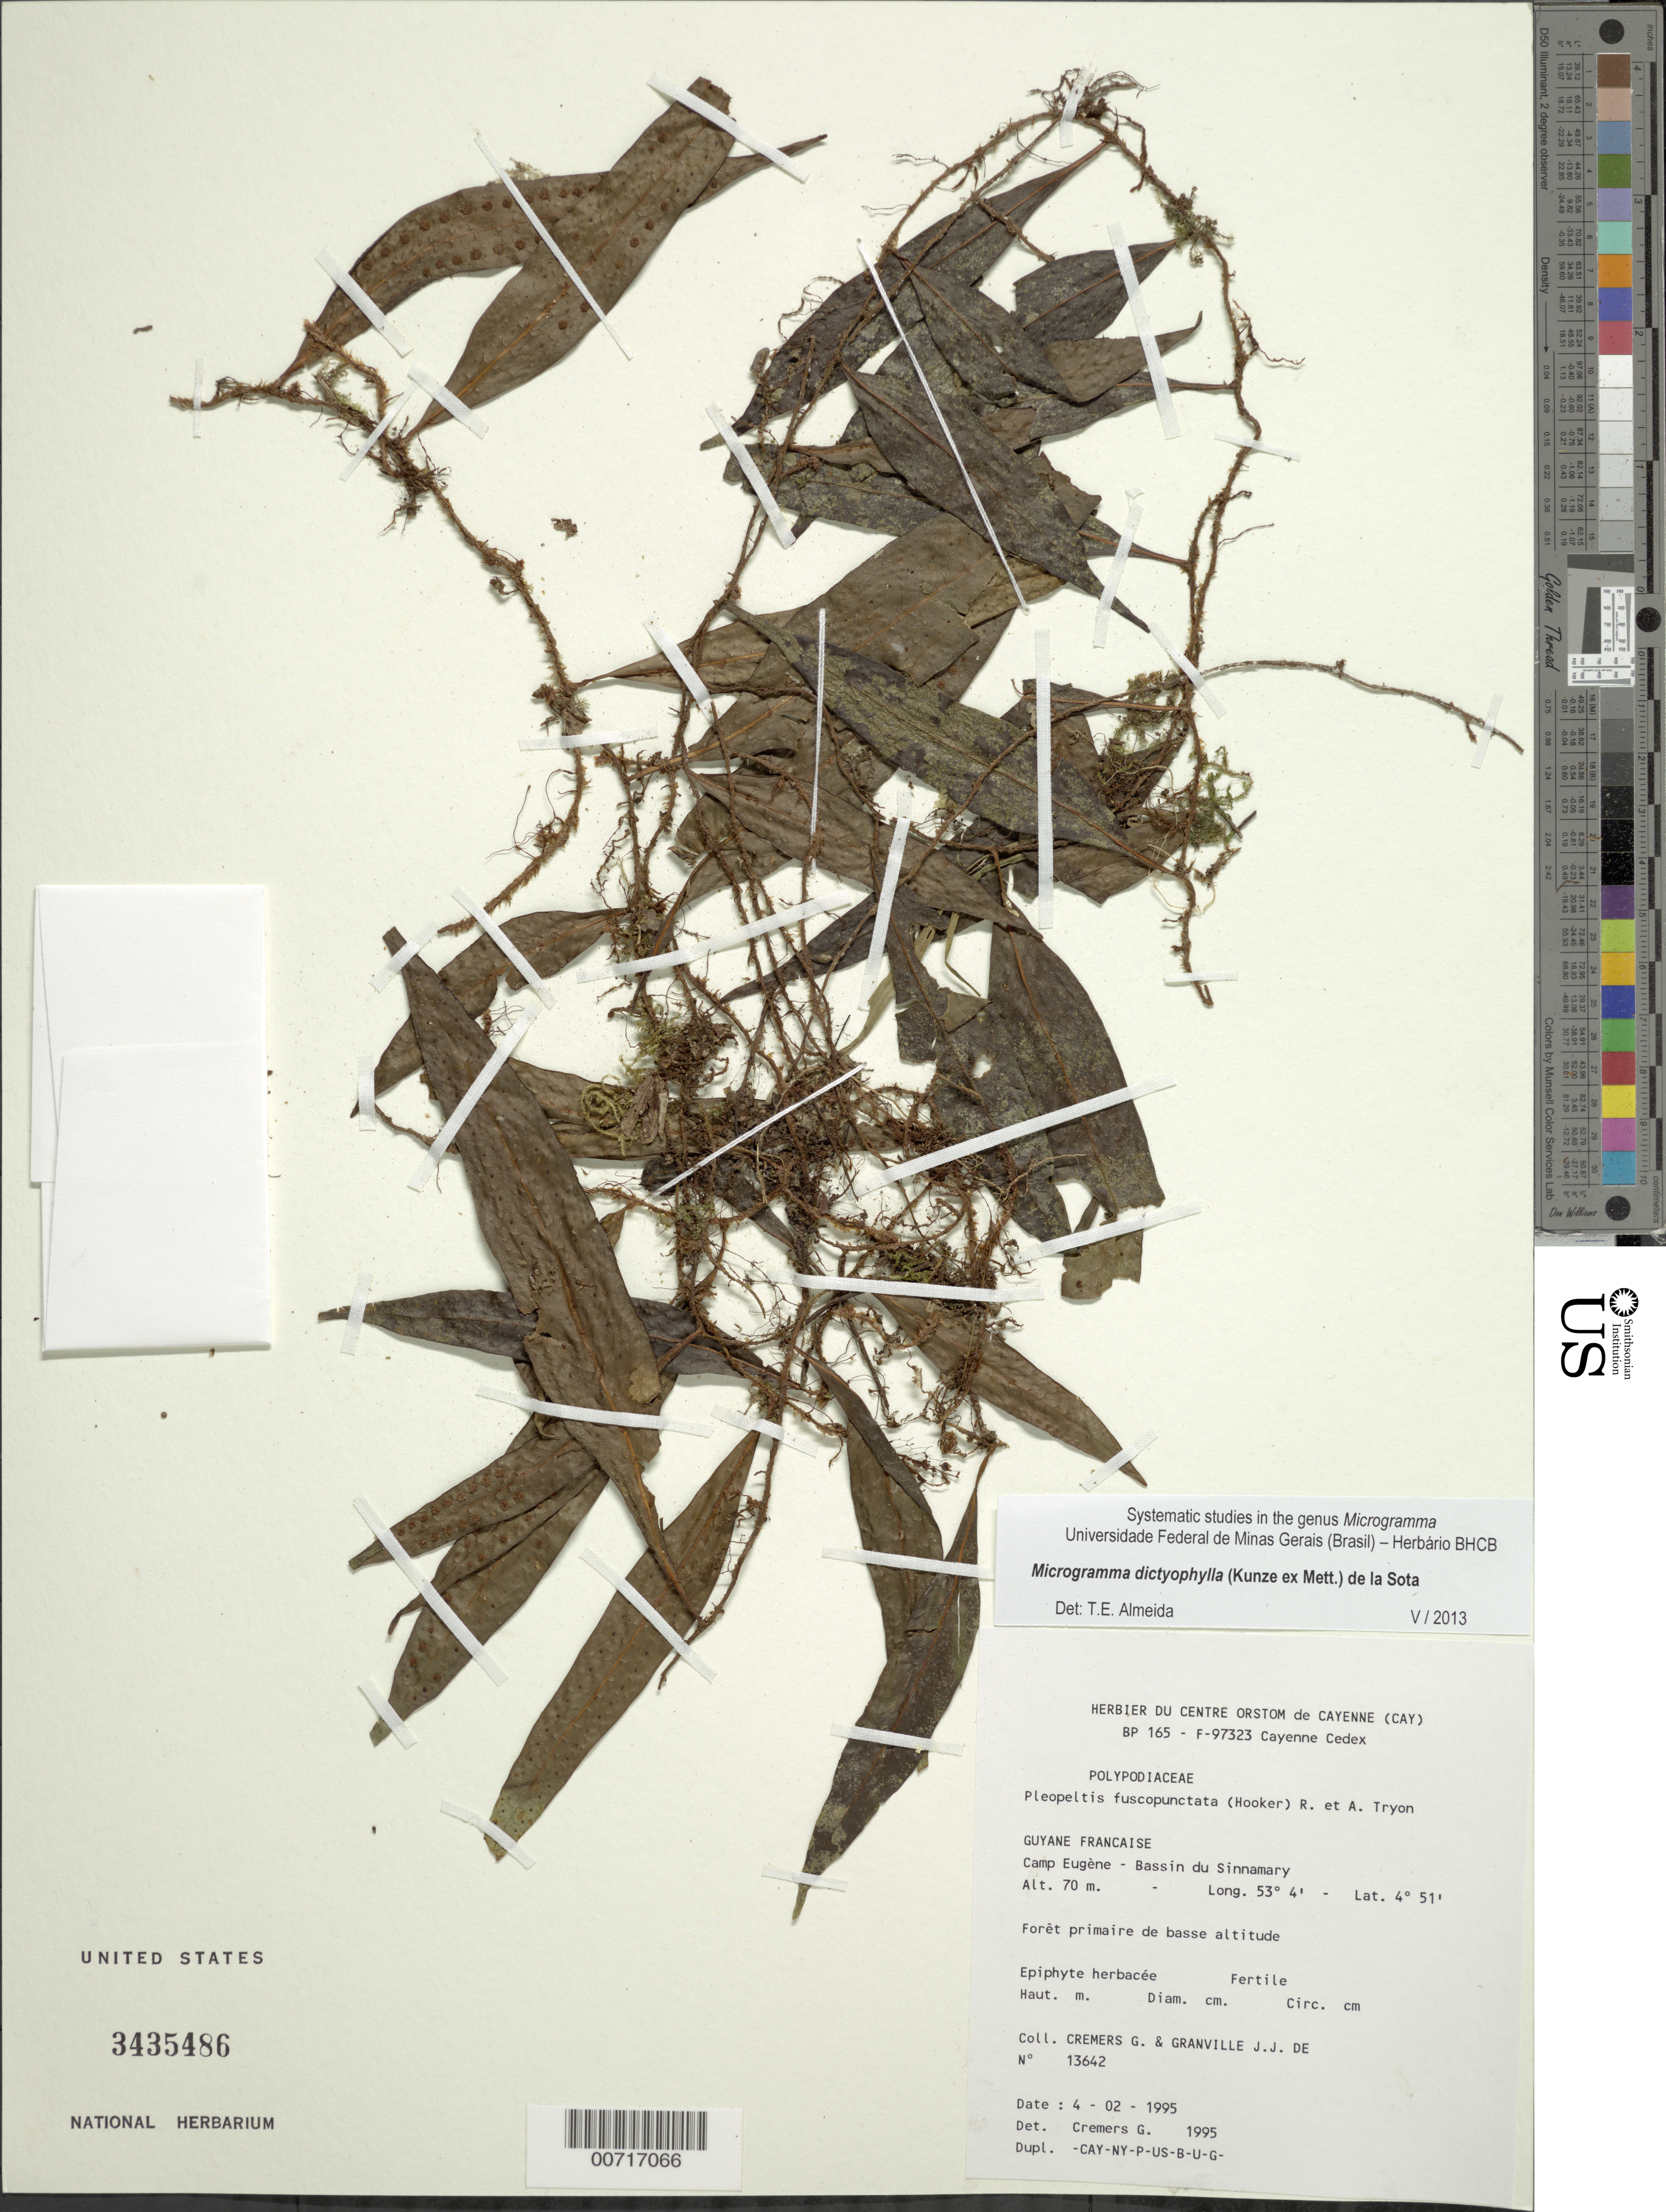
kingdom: Plantae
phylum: Tracheophyta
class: Polypodiopsida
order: Polypodiales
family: Polypodiaceae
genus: Microgramma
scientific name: Microgramma dictyophylla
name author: (Kunze ex Mett.) de la Sota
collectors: G. Cremers & J.-J. de Granville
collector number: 13642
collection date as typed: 4-Feb-95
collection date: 1995-02-04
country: French Guiana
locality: Camp Eugène, Bassin du Sinnamary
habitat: Low primary forest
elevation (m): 70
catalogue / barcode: US 3435486